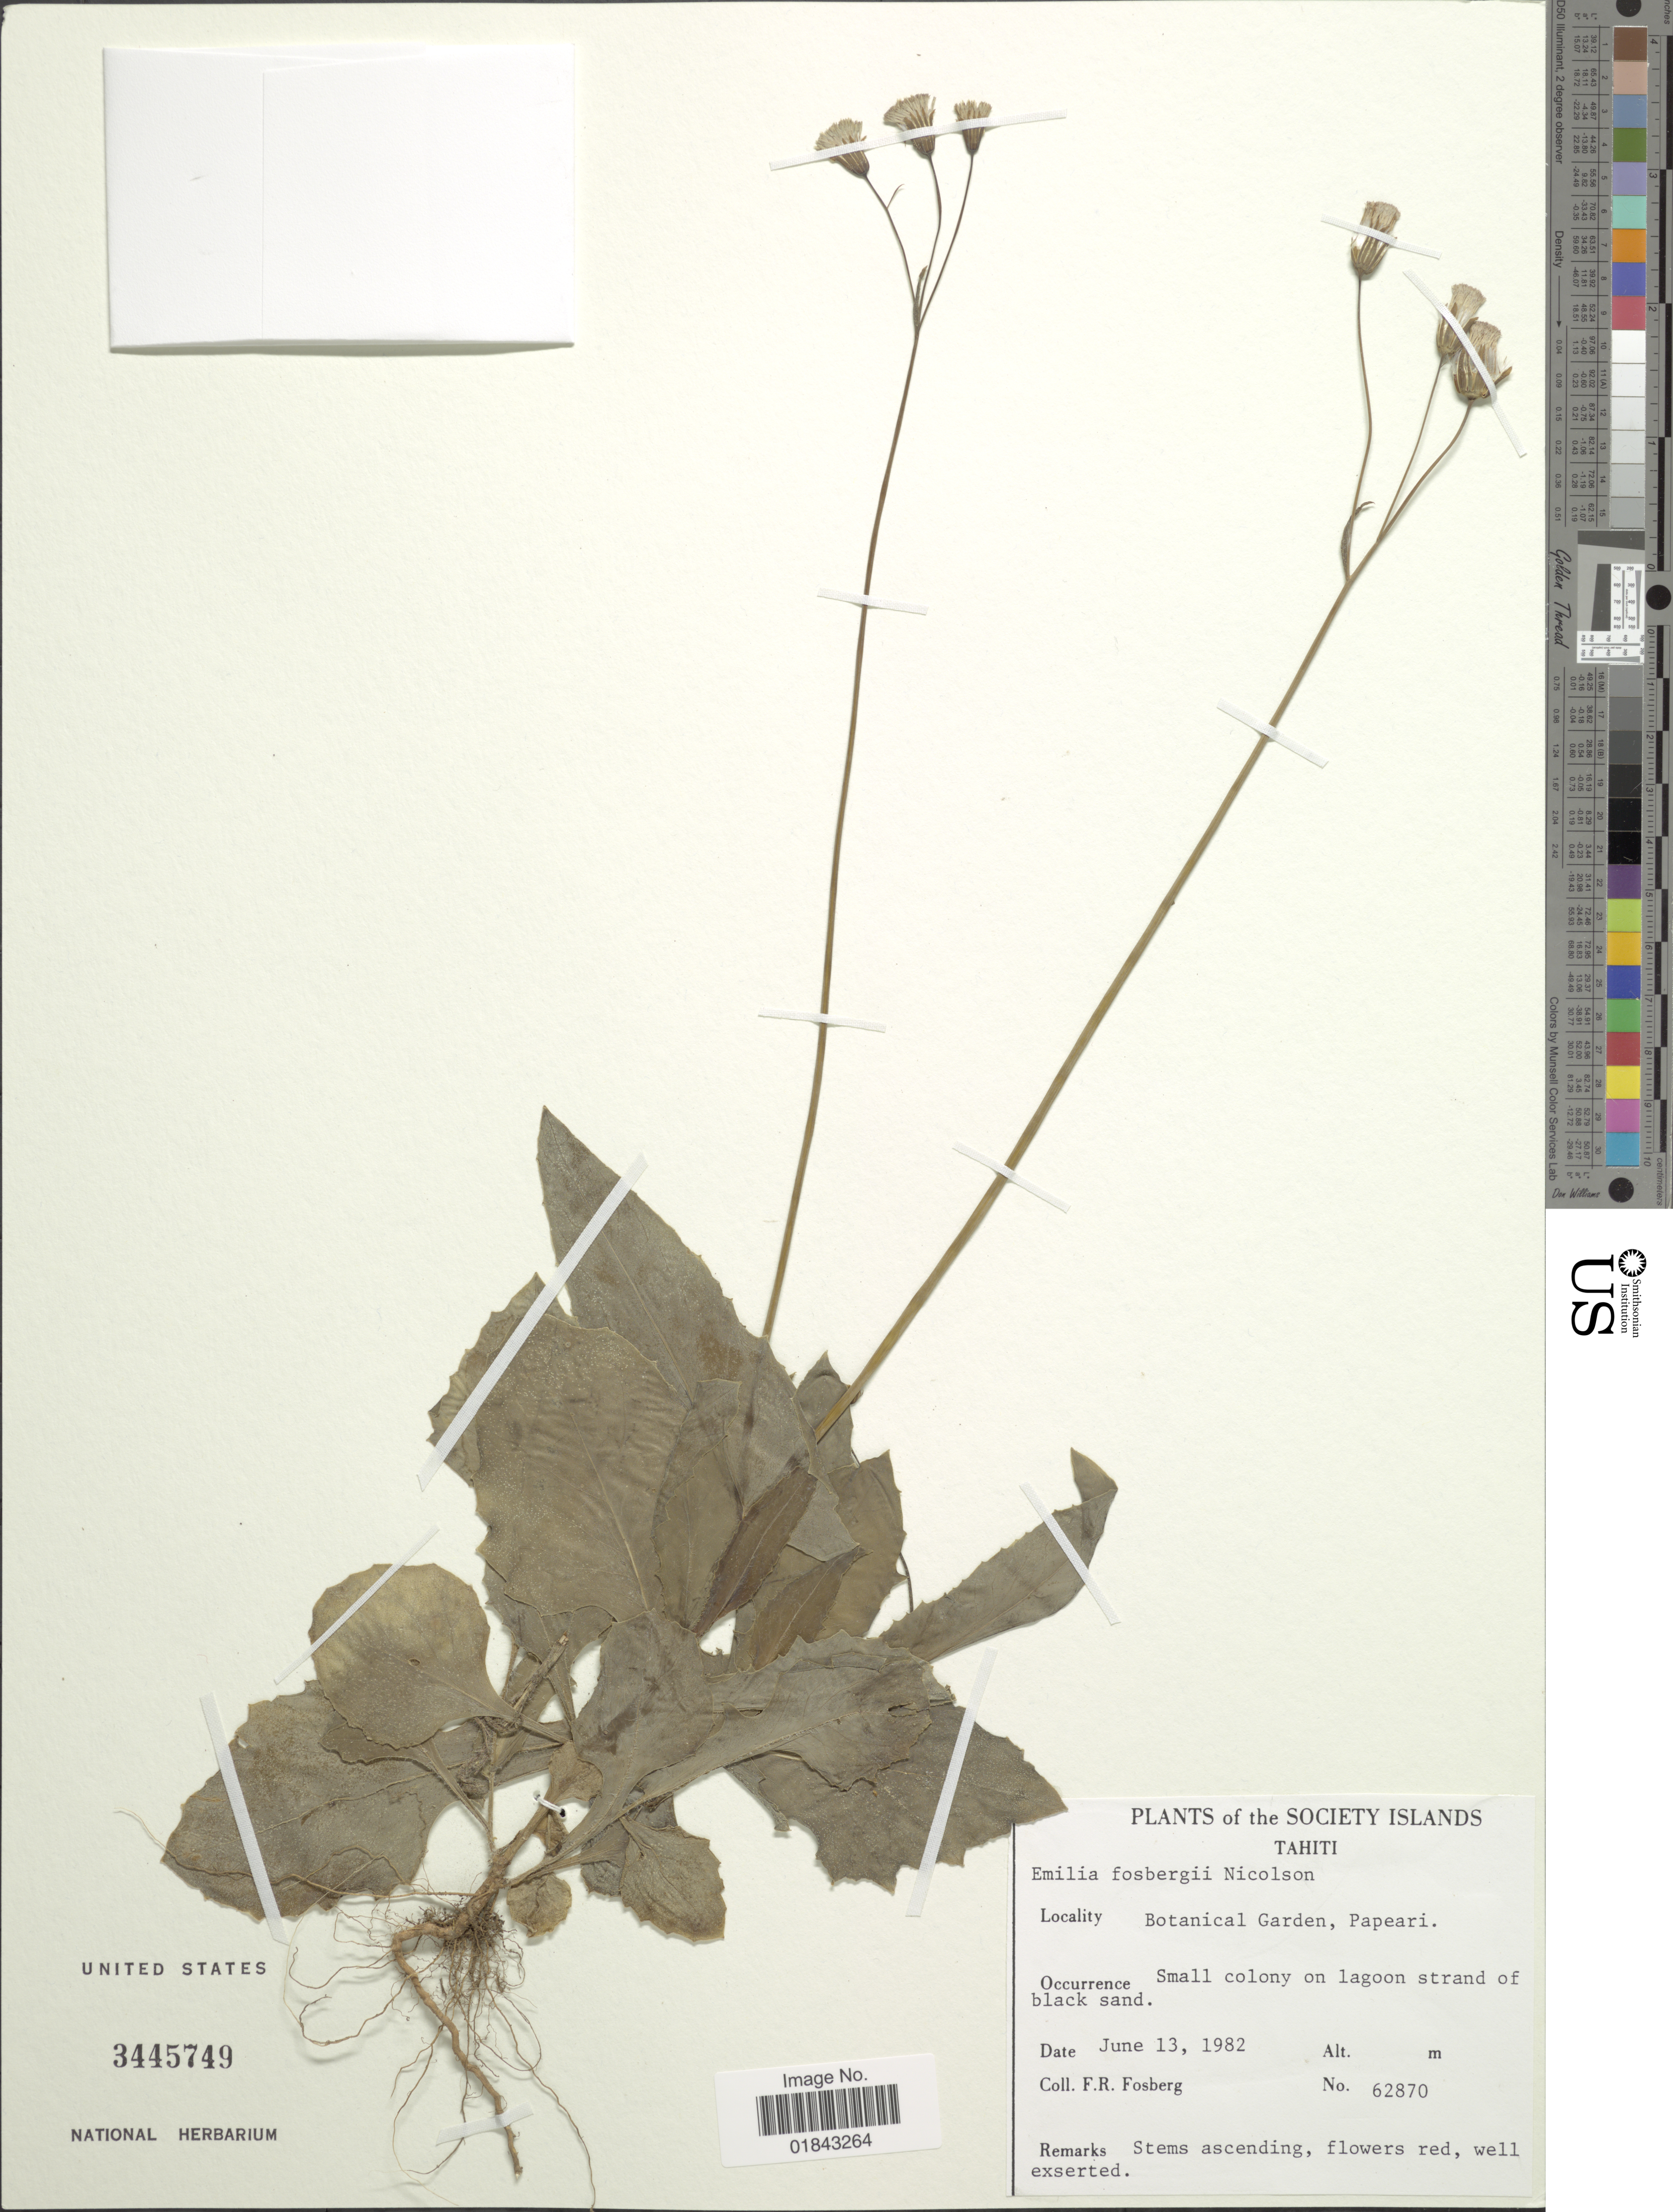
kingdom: Plantae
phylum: Tracheophyta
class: Magnoliopsida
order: Asterales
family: Asteraceae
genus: Emilia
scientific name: Emilia fosbergii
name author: Nicolson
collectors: F. R. Fosberg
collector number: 62870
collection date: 1982-06-13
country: French Polynesia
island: Tahiti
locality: Tahiti, Botanical garden, Papeari, small colony on lagoon strand of black sand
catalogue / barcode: US 3445749